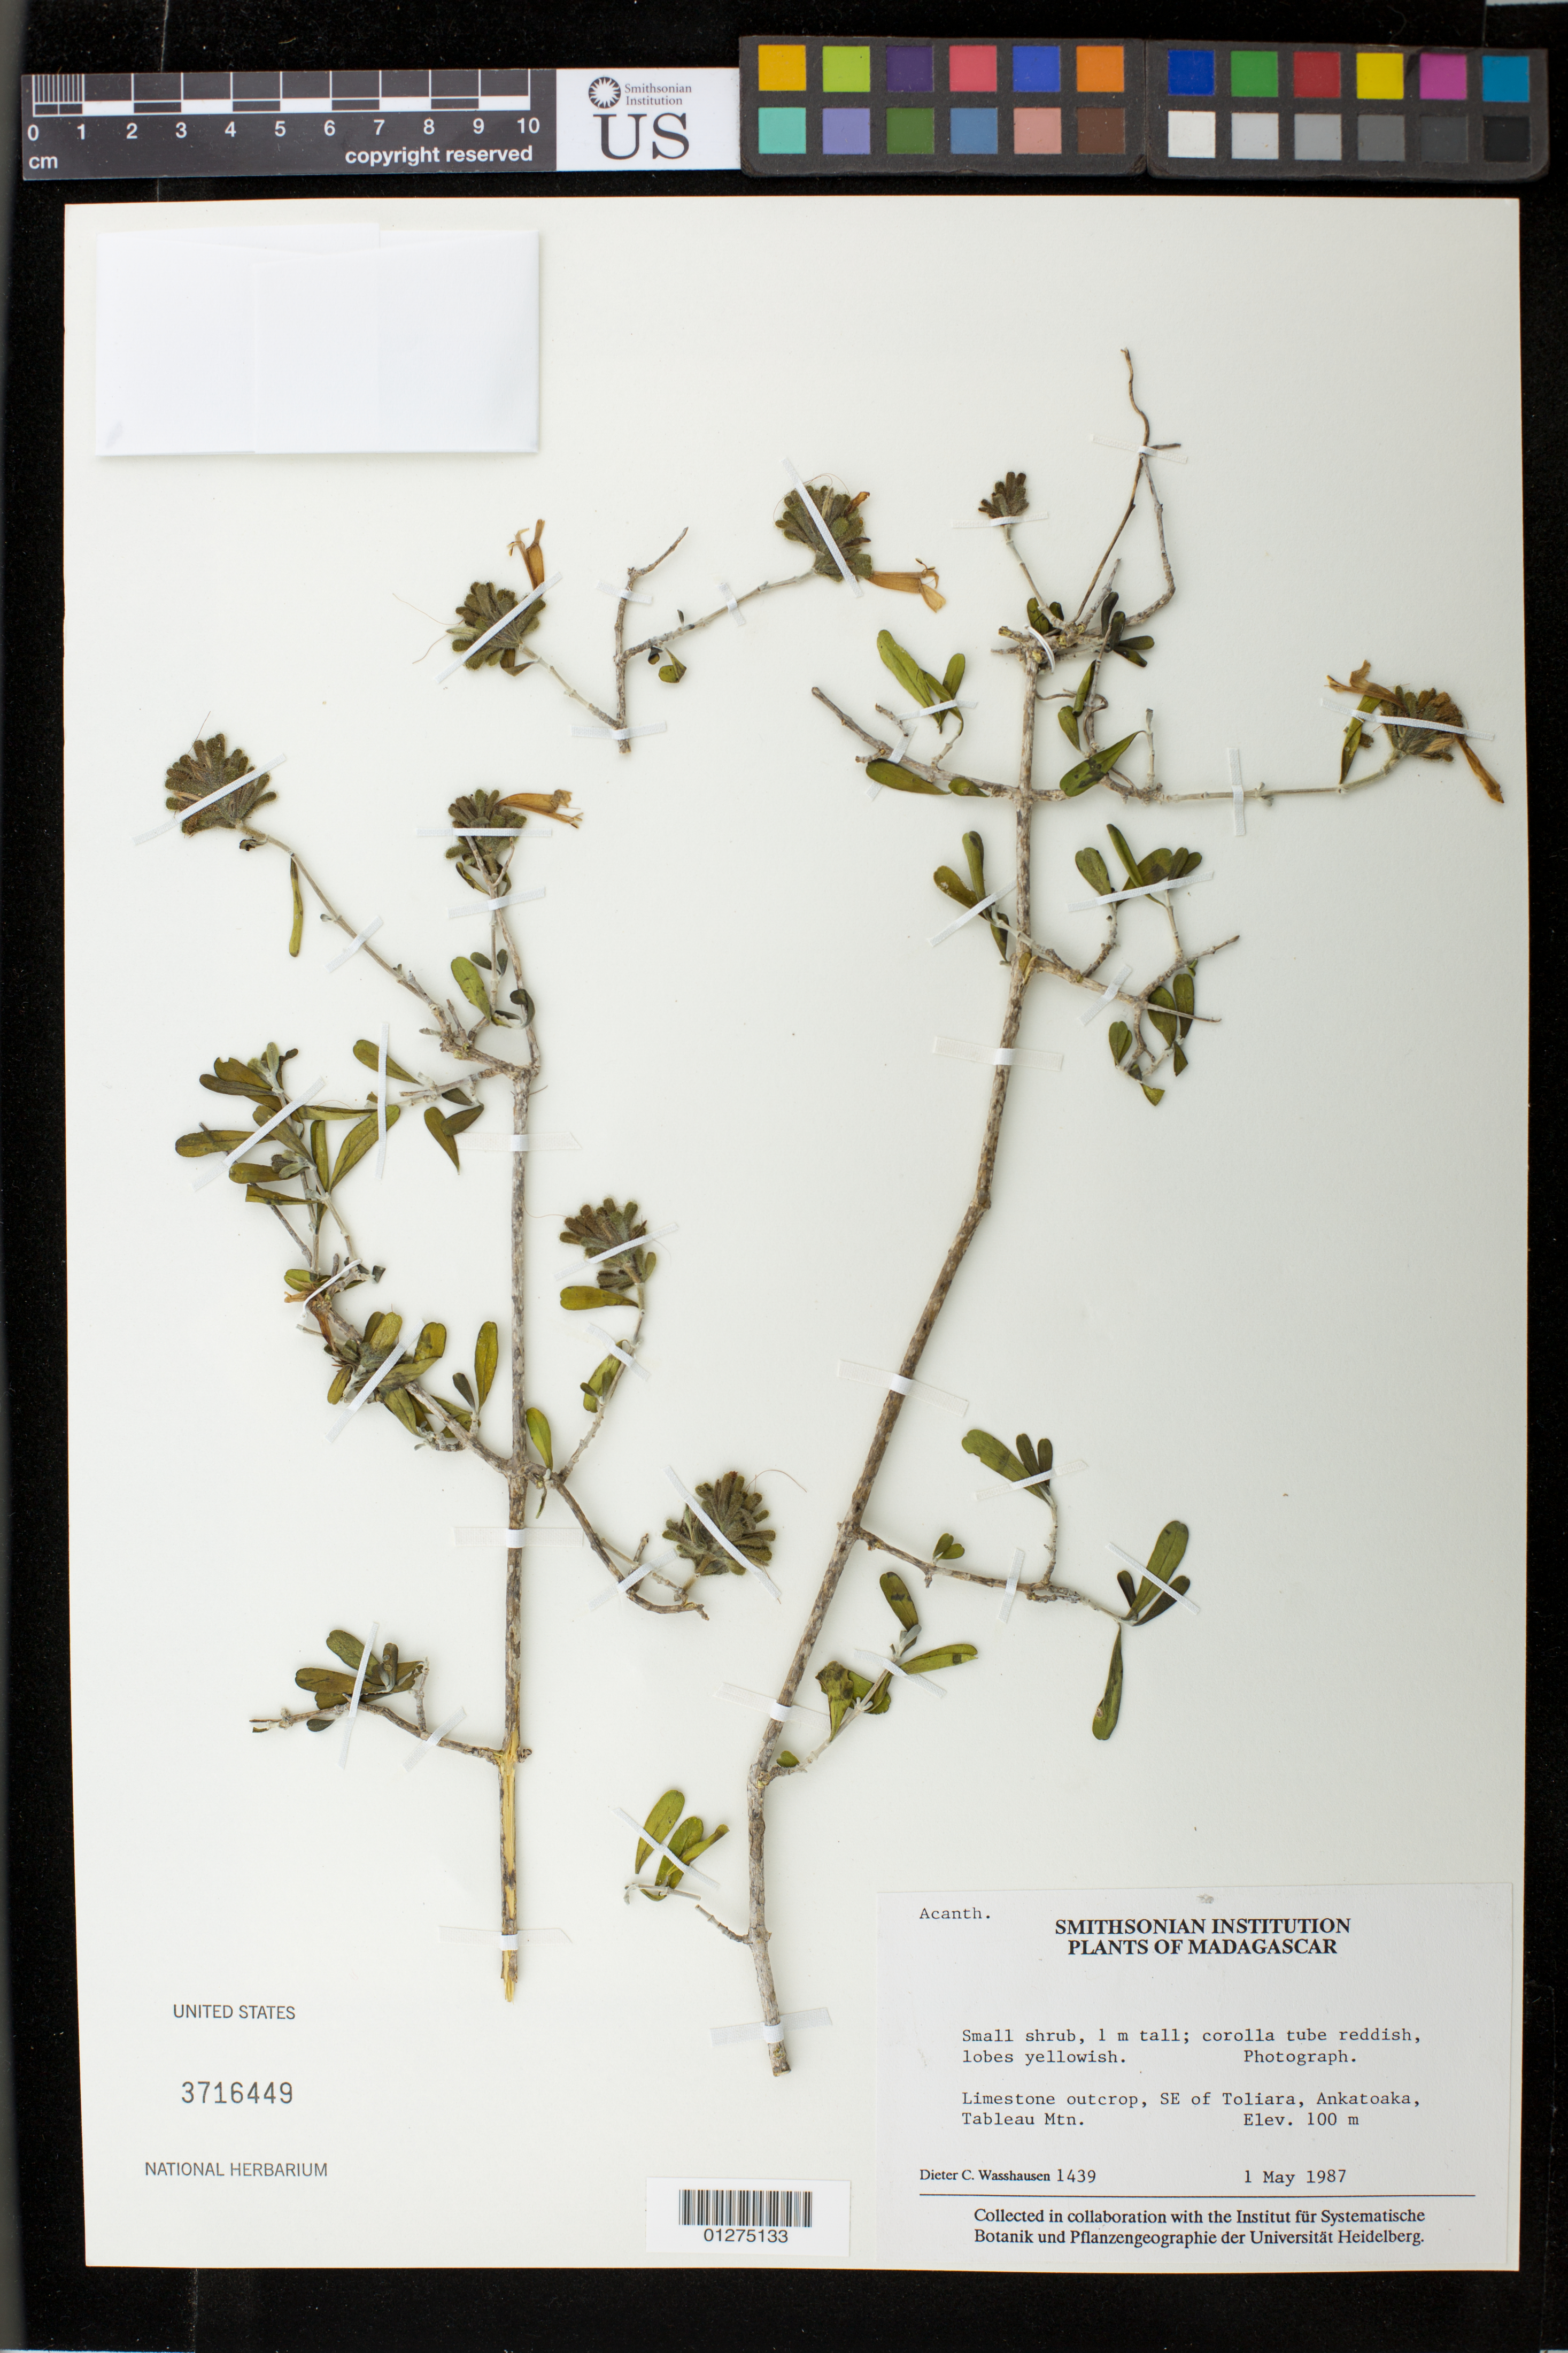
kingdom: Plantae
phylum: Tracheophyta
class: Magnoliopsida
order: Lamiales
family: Acanthaceae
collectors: D. C. Wasshausen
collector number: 1439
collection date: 1987-05-01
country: Madagascar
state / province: Atsimo-Andrefana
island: Madagascar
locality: SE of Toliara, Ankatoaka, Tableau Mt.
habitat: limestone outcrop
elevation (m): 100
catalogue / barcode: US 3716449